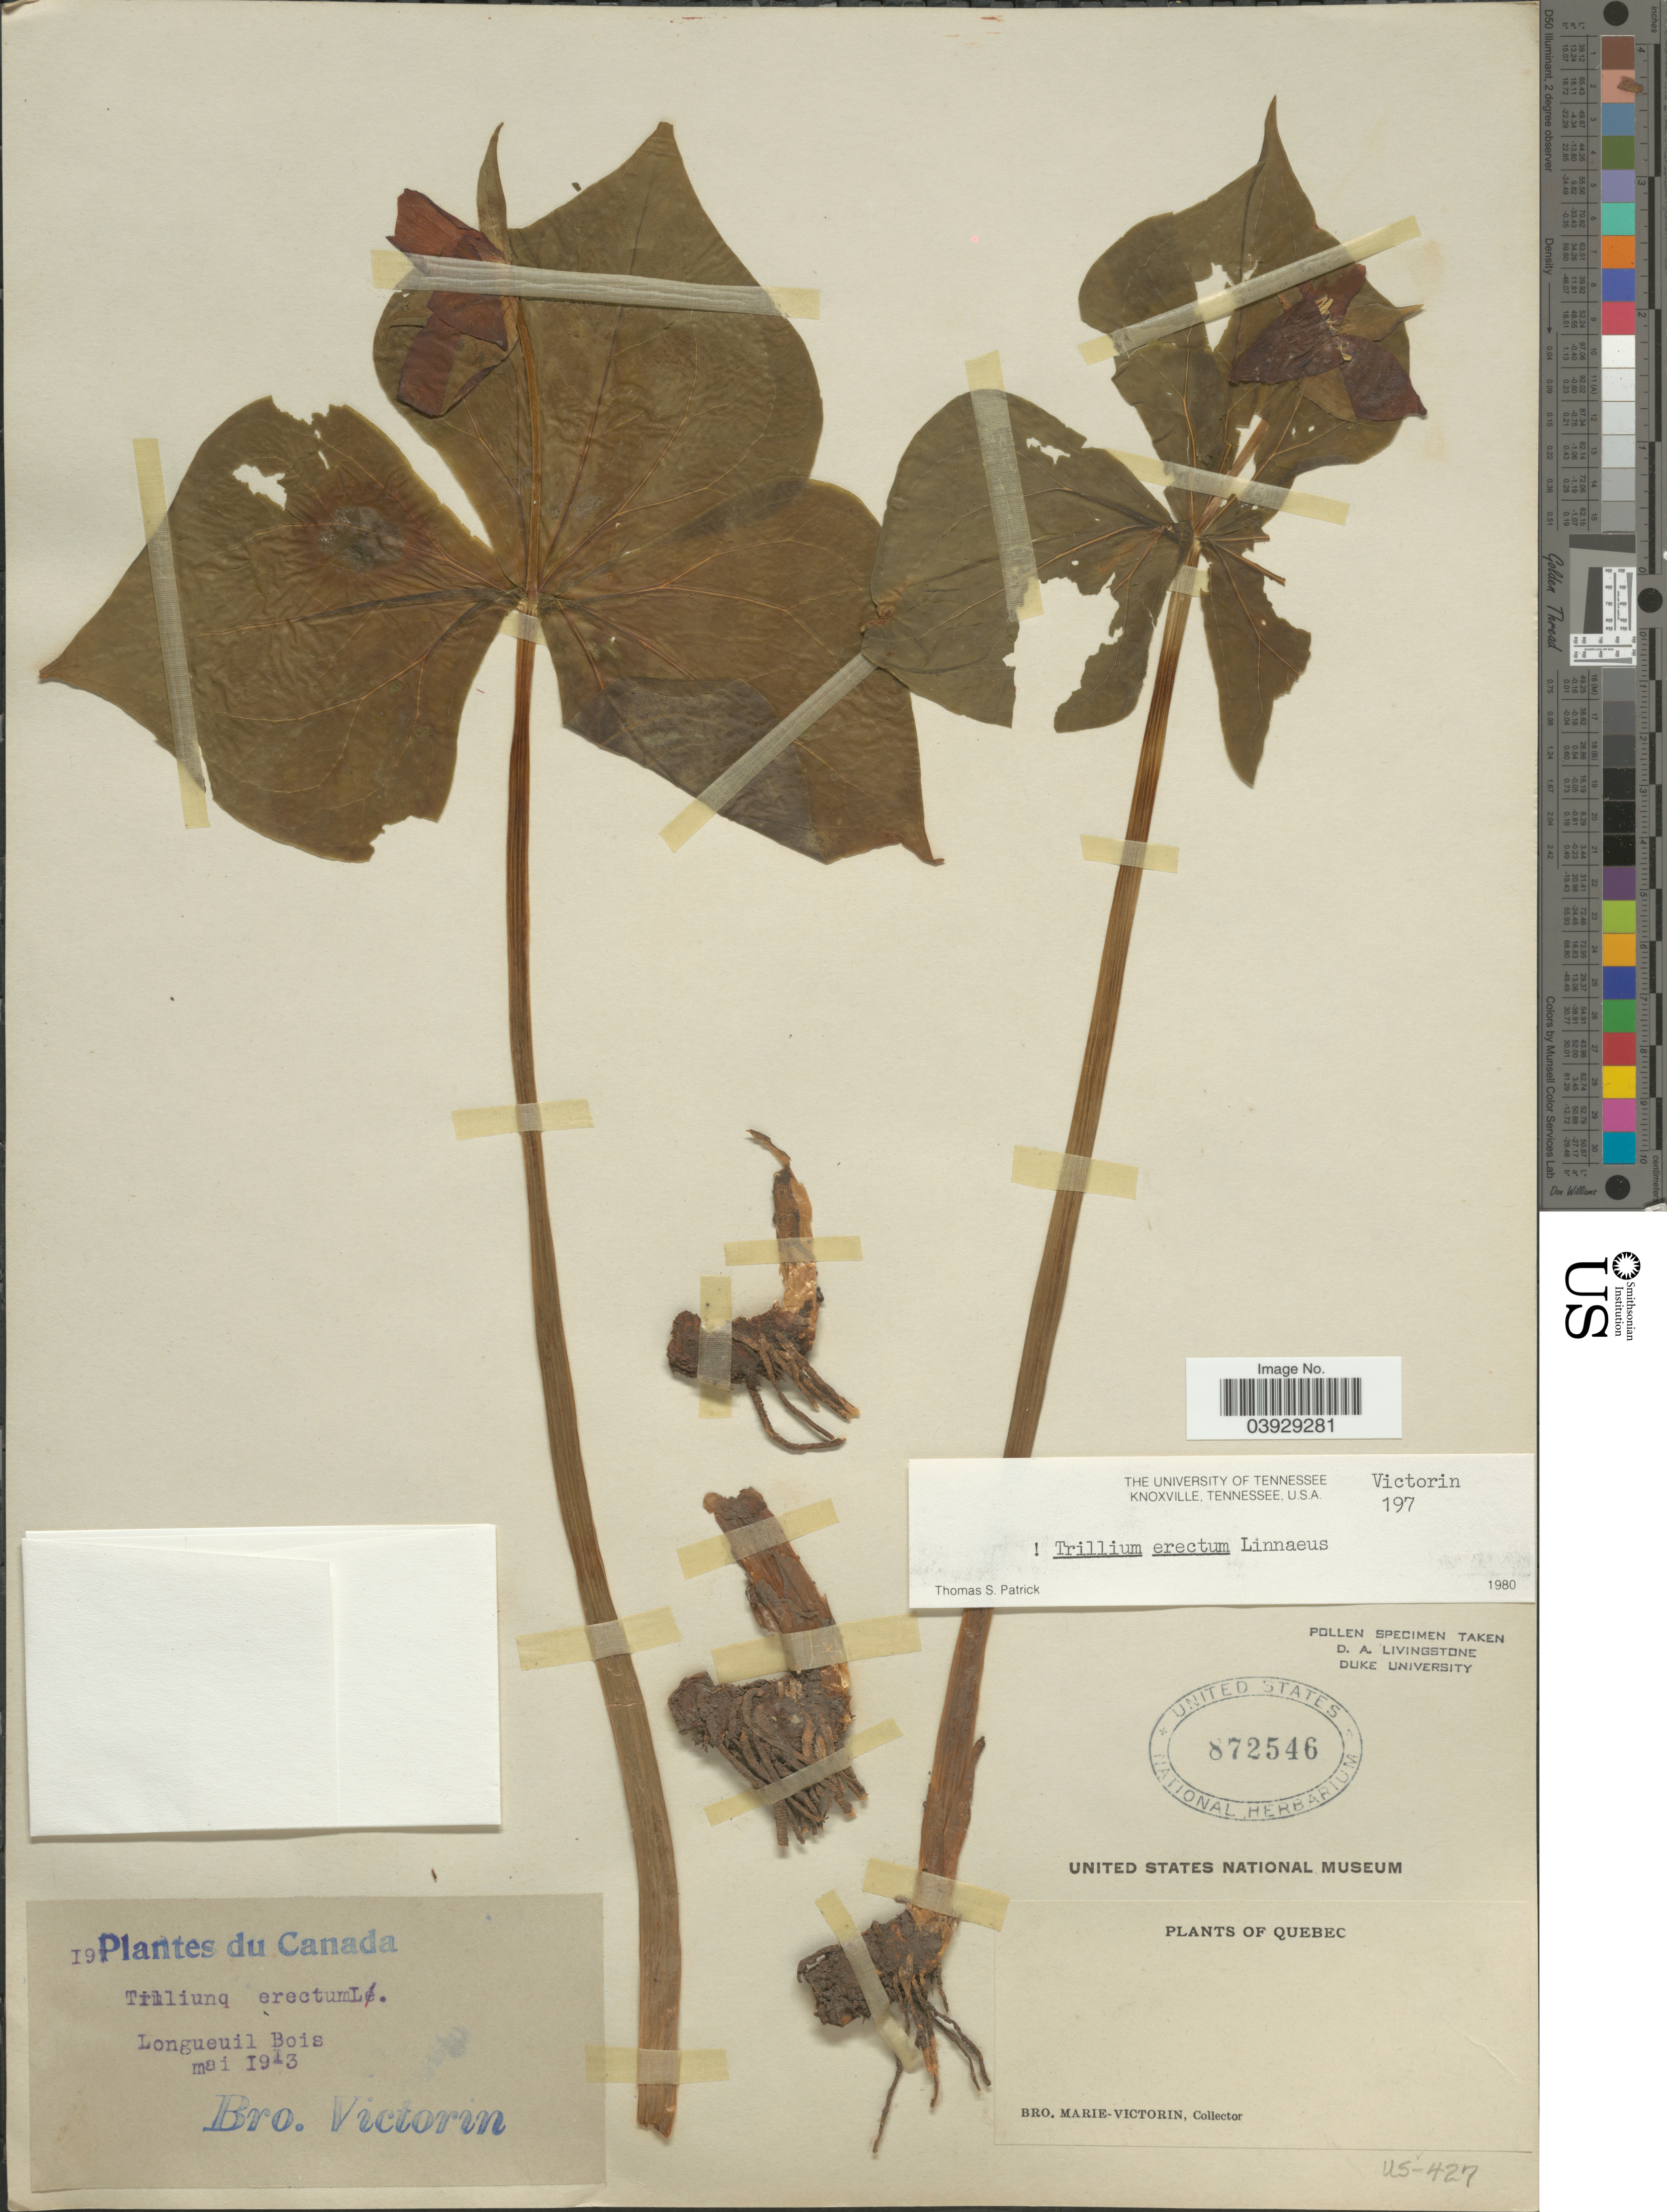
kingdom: Plantae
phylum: Tracheophyta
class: Liliopsida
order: Liliales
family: Melanthiaceae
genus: Trillium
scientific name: Trillium erectum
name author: L.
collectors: Fr. Marie-Victorin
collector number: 191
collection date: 1913-05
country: Canada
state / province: Quebec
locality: Longueuil Bois.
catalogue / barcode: US 872546